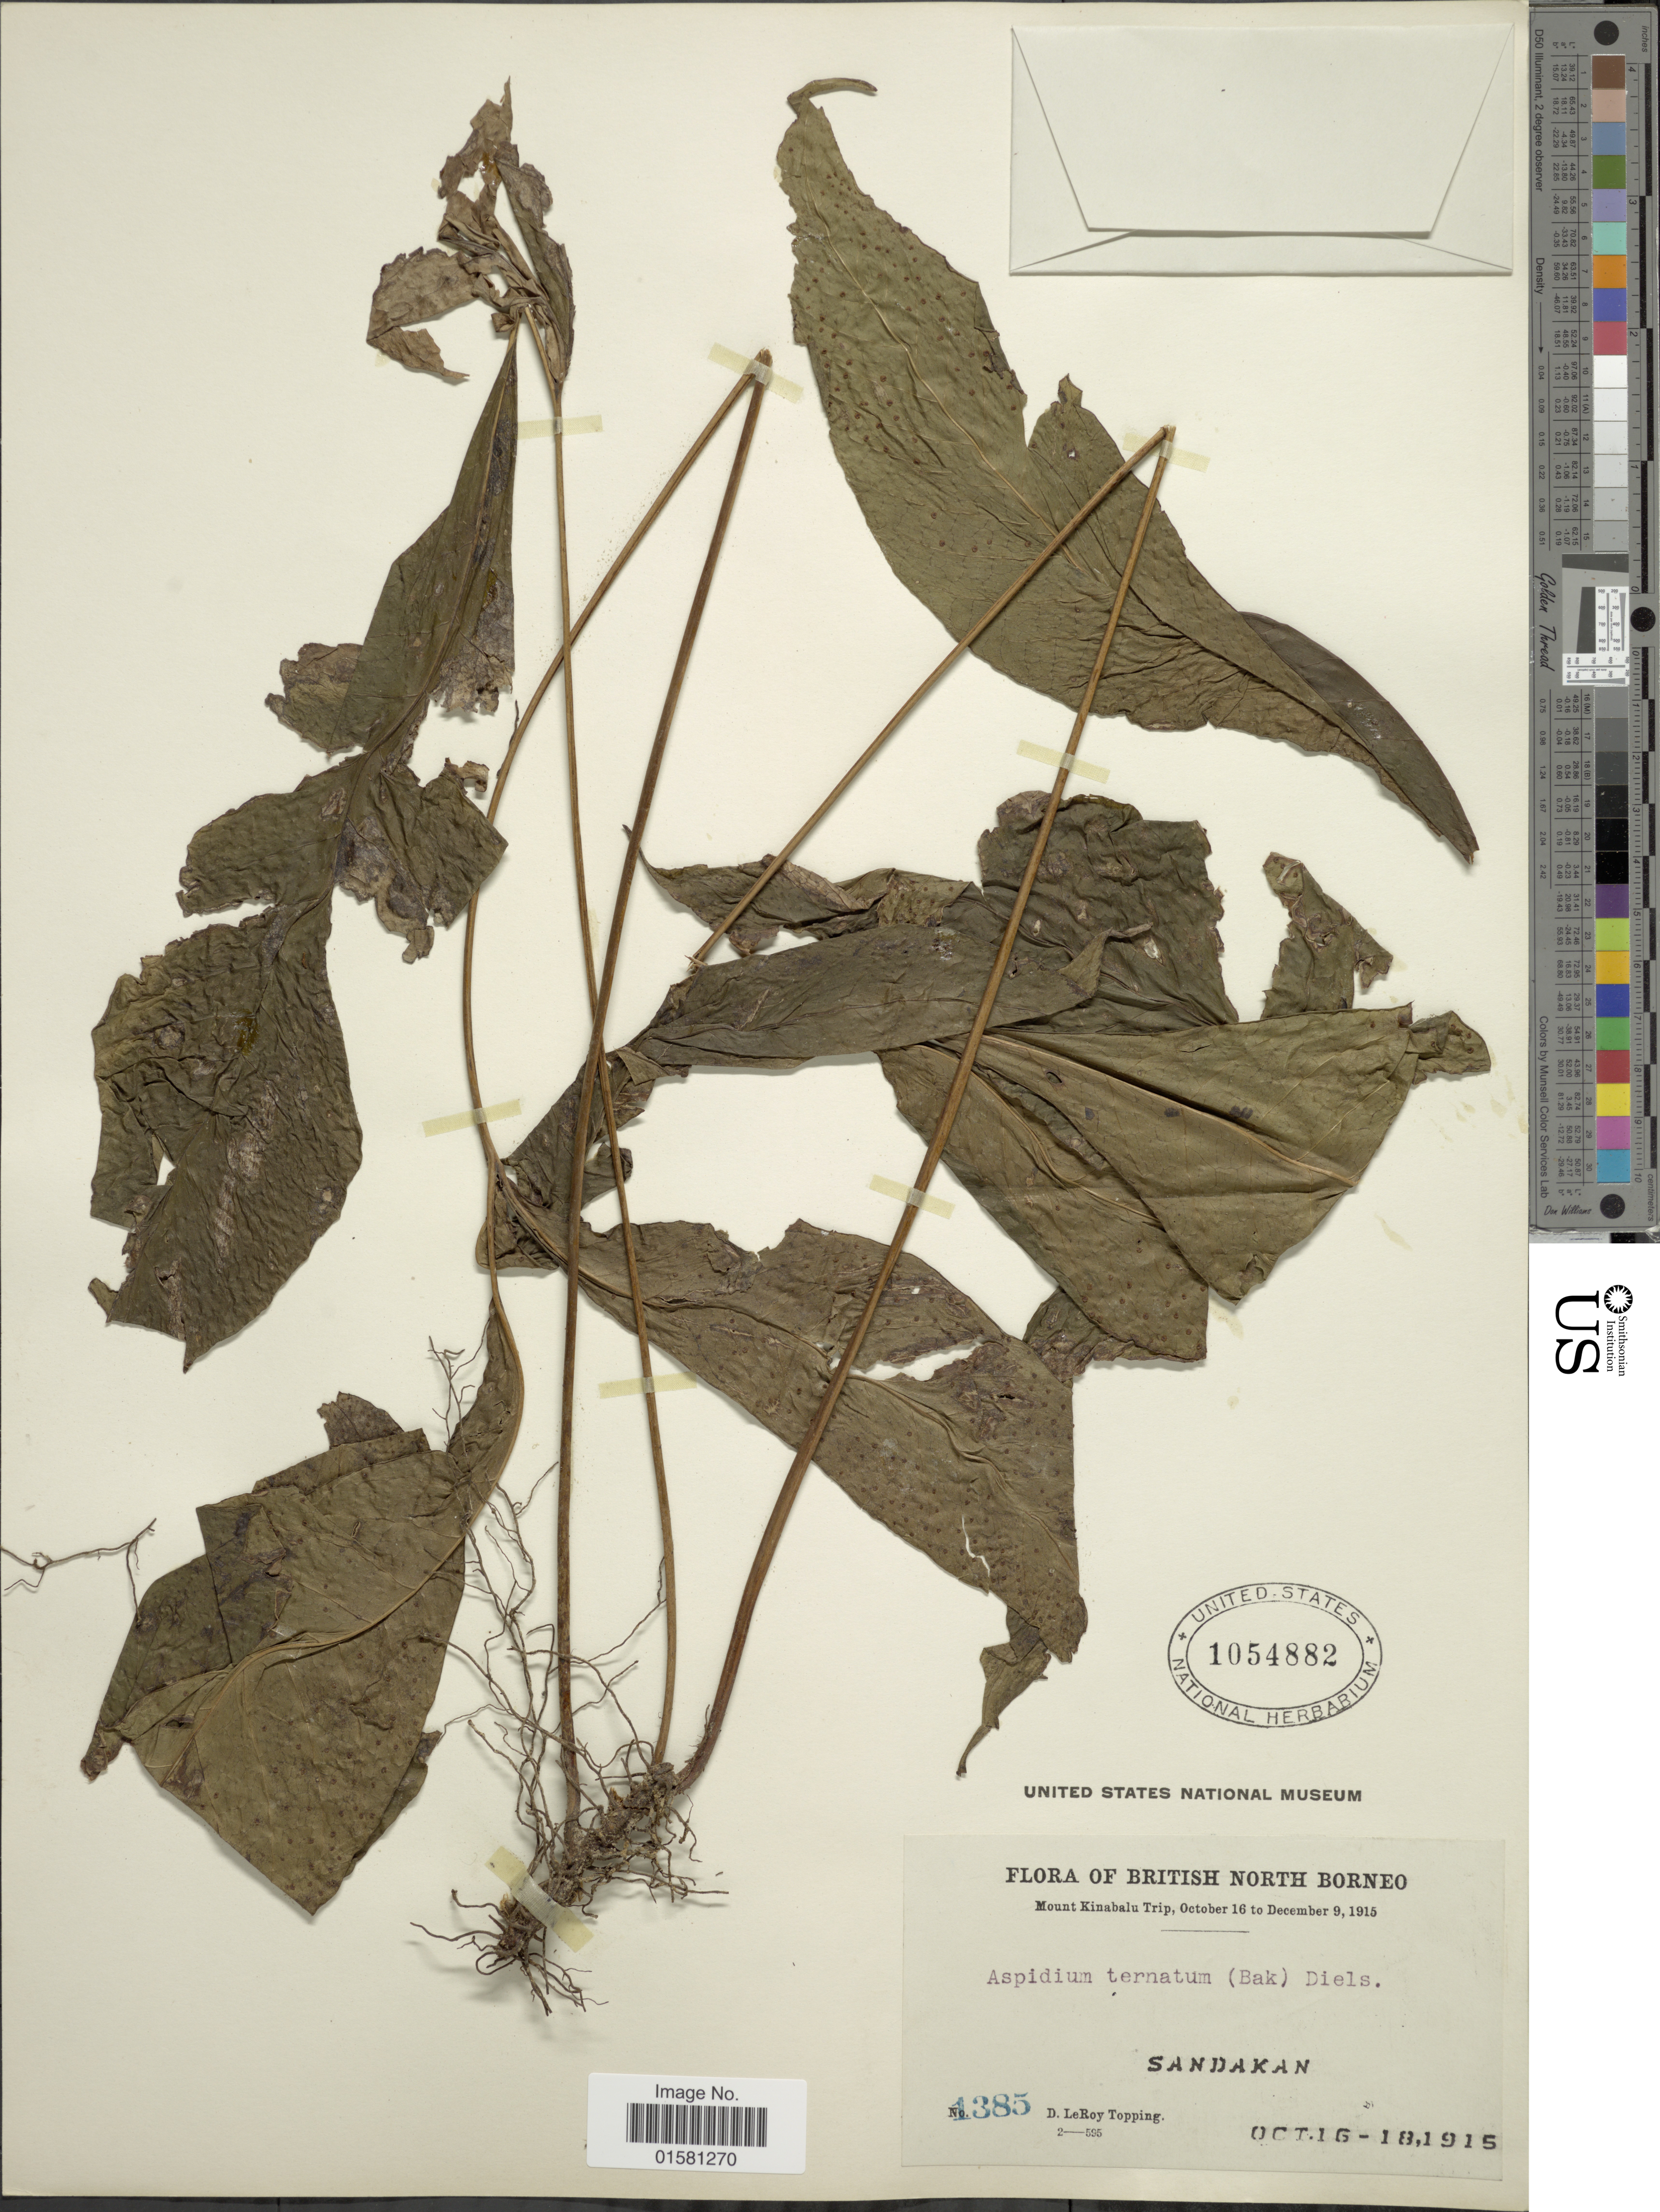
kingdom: Plantae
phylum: Tracheophyta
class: Polypodiopsida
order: Polypodiales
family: Tectariaceae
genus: Tectaria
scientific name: Tectaria ternata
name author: (Baker) Copel.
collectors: D. L. Topping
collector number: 1385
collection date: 1915-10-16/1915-10-18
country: Malaysia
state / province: Sabah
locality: British North Borneo, Mount Kinabalu Trip, Sandakan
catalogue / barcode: US 1054882